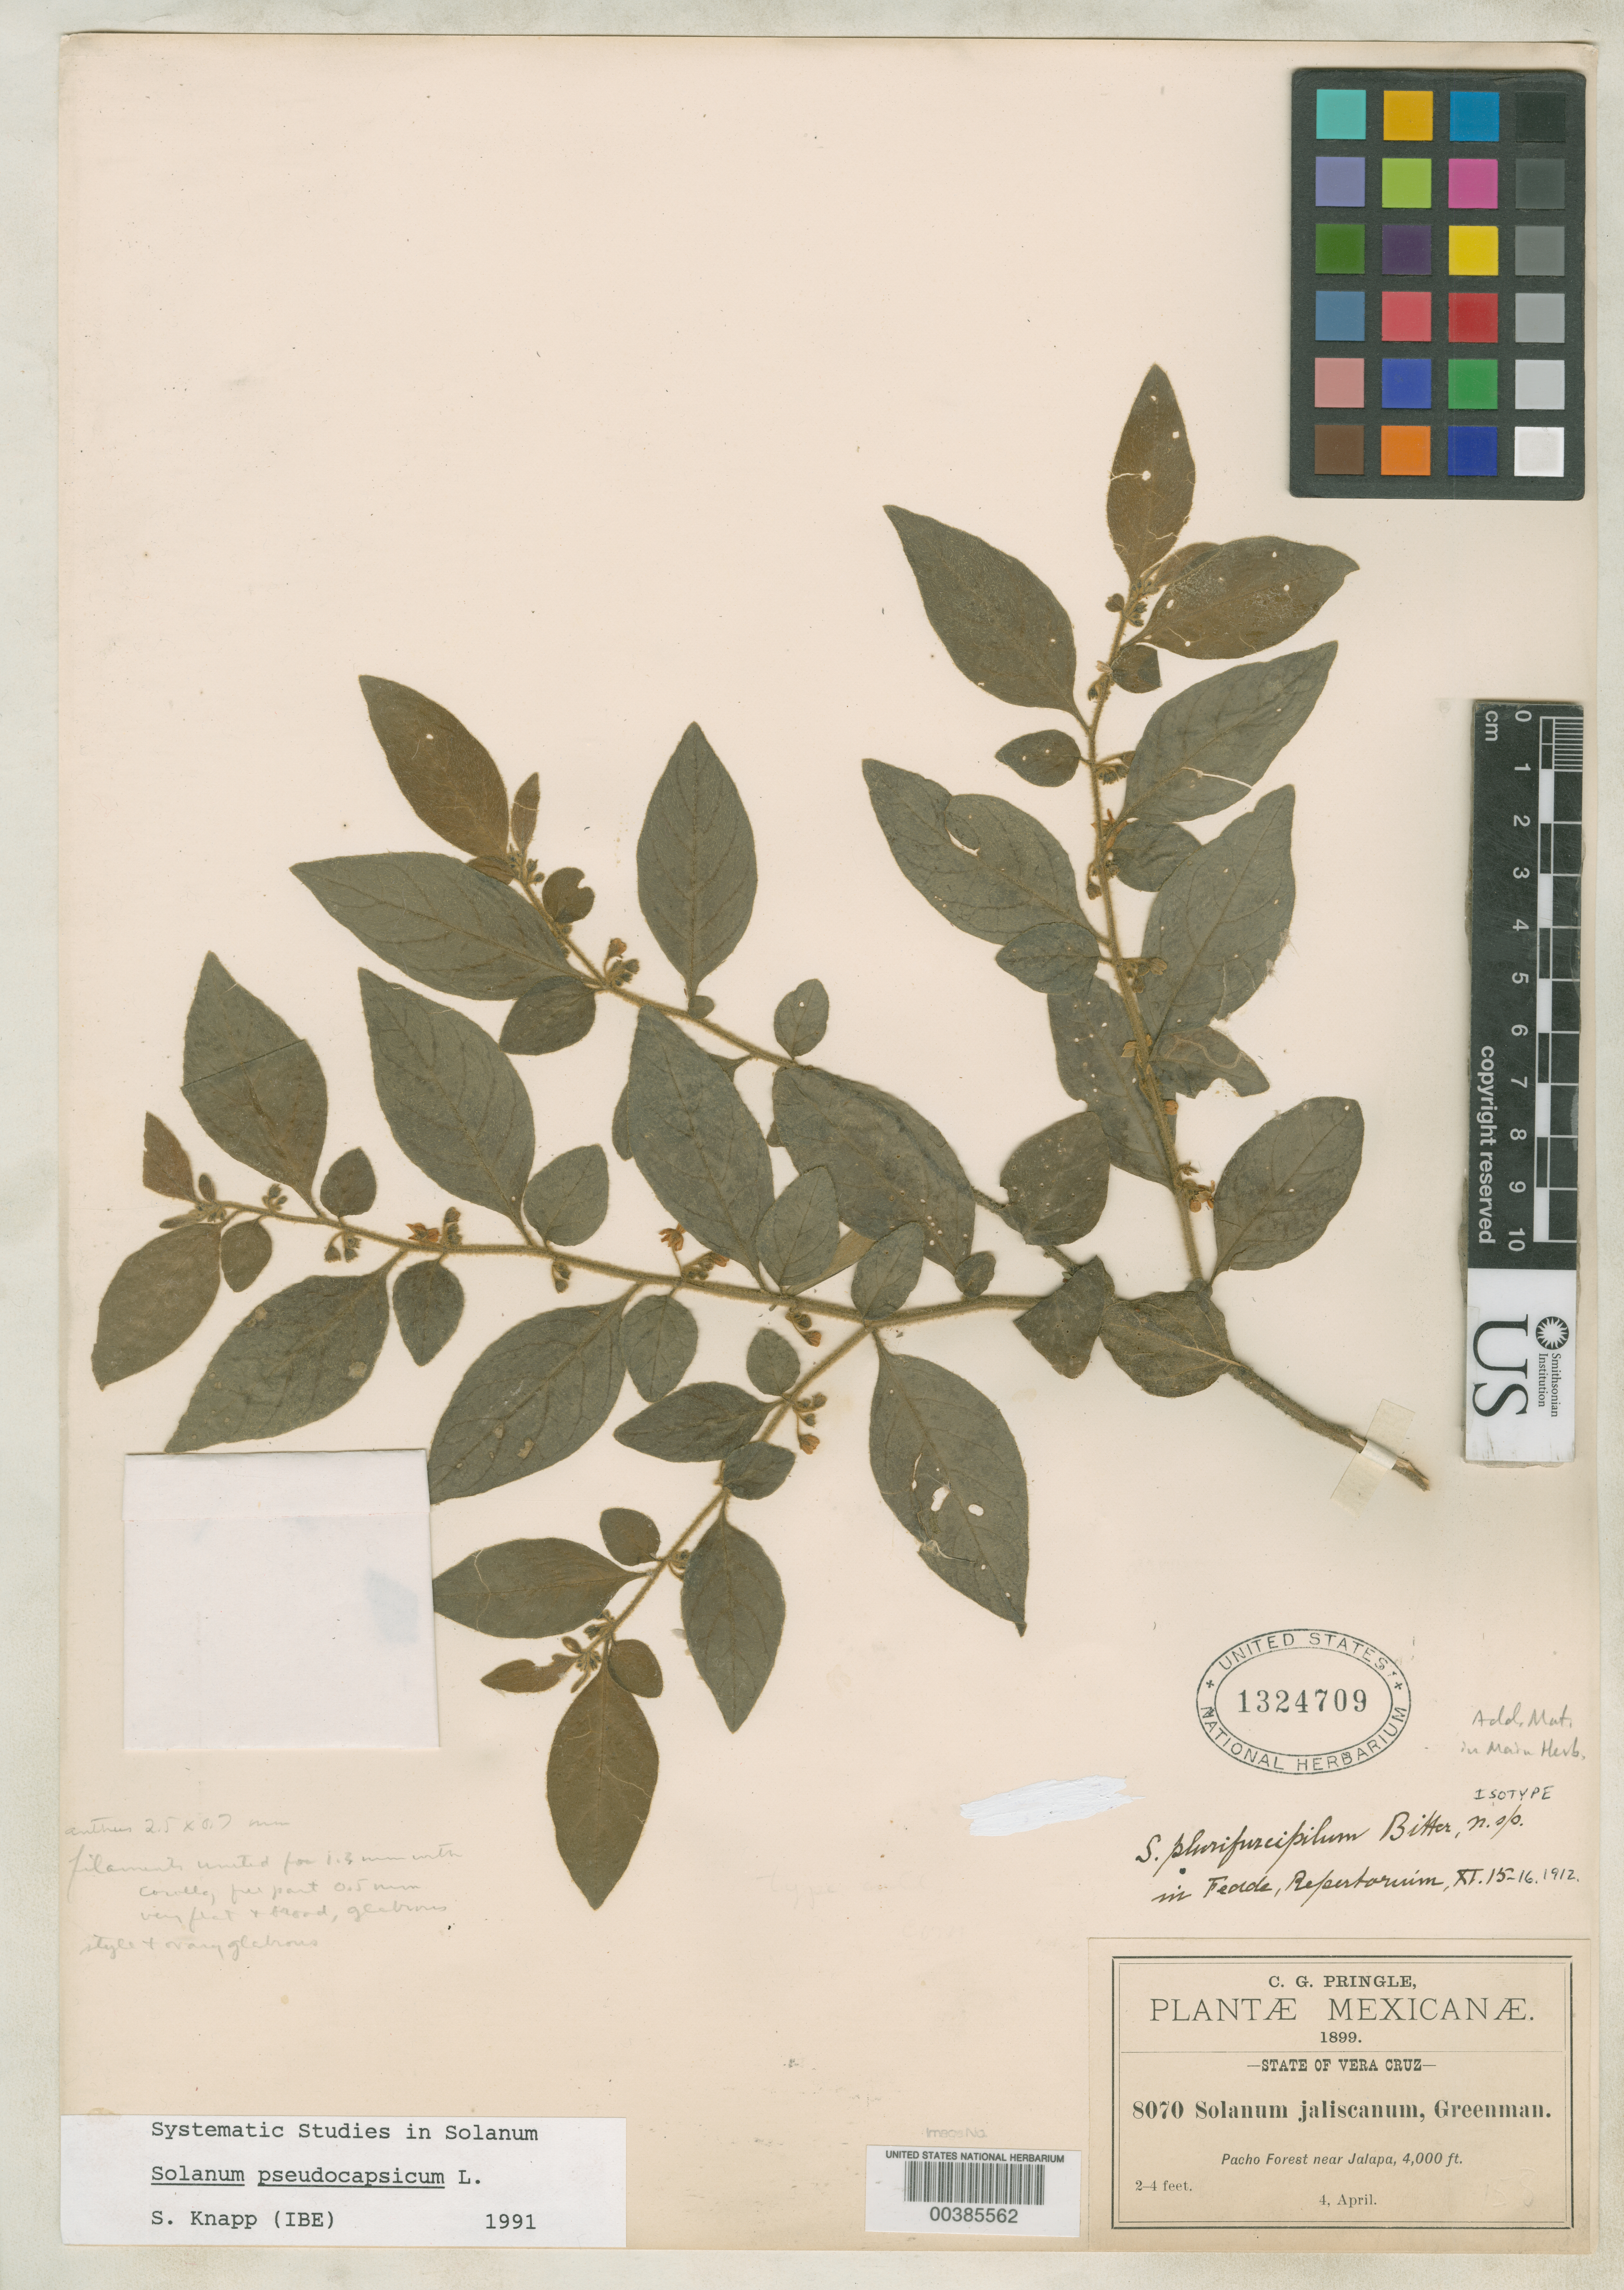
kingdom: Plantae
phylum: Tracheophyta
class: Magnoliopsida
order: Solanales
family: Solanaceae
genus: Solanum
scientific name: Solanum plurifurcipilum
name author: Bitter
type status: Isotype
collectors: C. G. Pringle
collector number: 8070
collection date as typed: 04 Apr 1899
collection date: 1899-04-04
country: Mexico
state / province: Veracruz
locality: Pacho forest near Jalapa.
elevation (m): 1219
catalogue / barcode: US 1324709